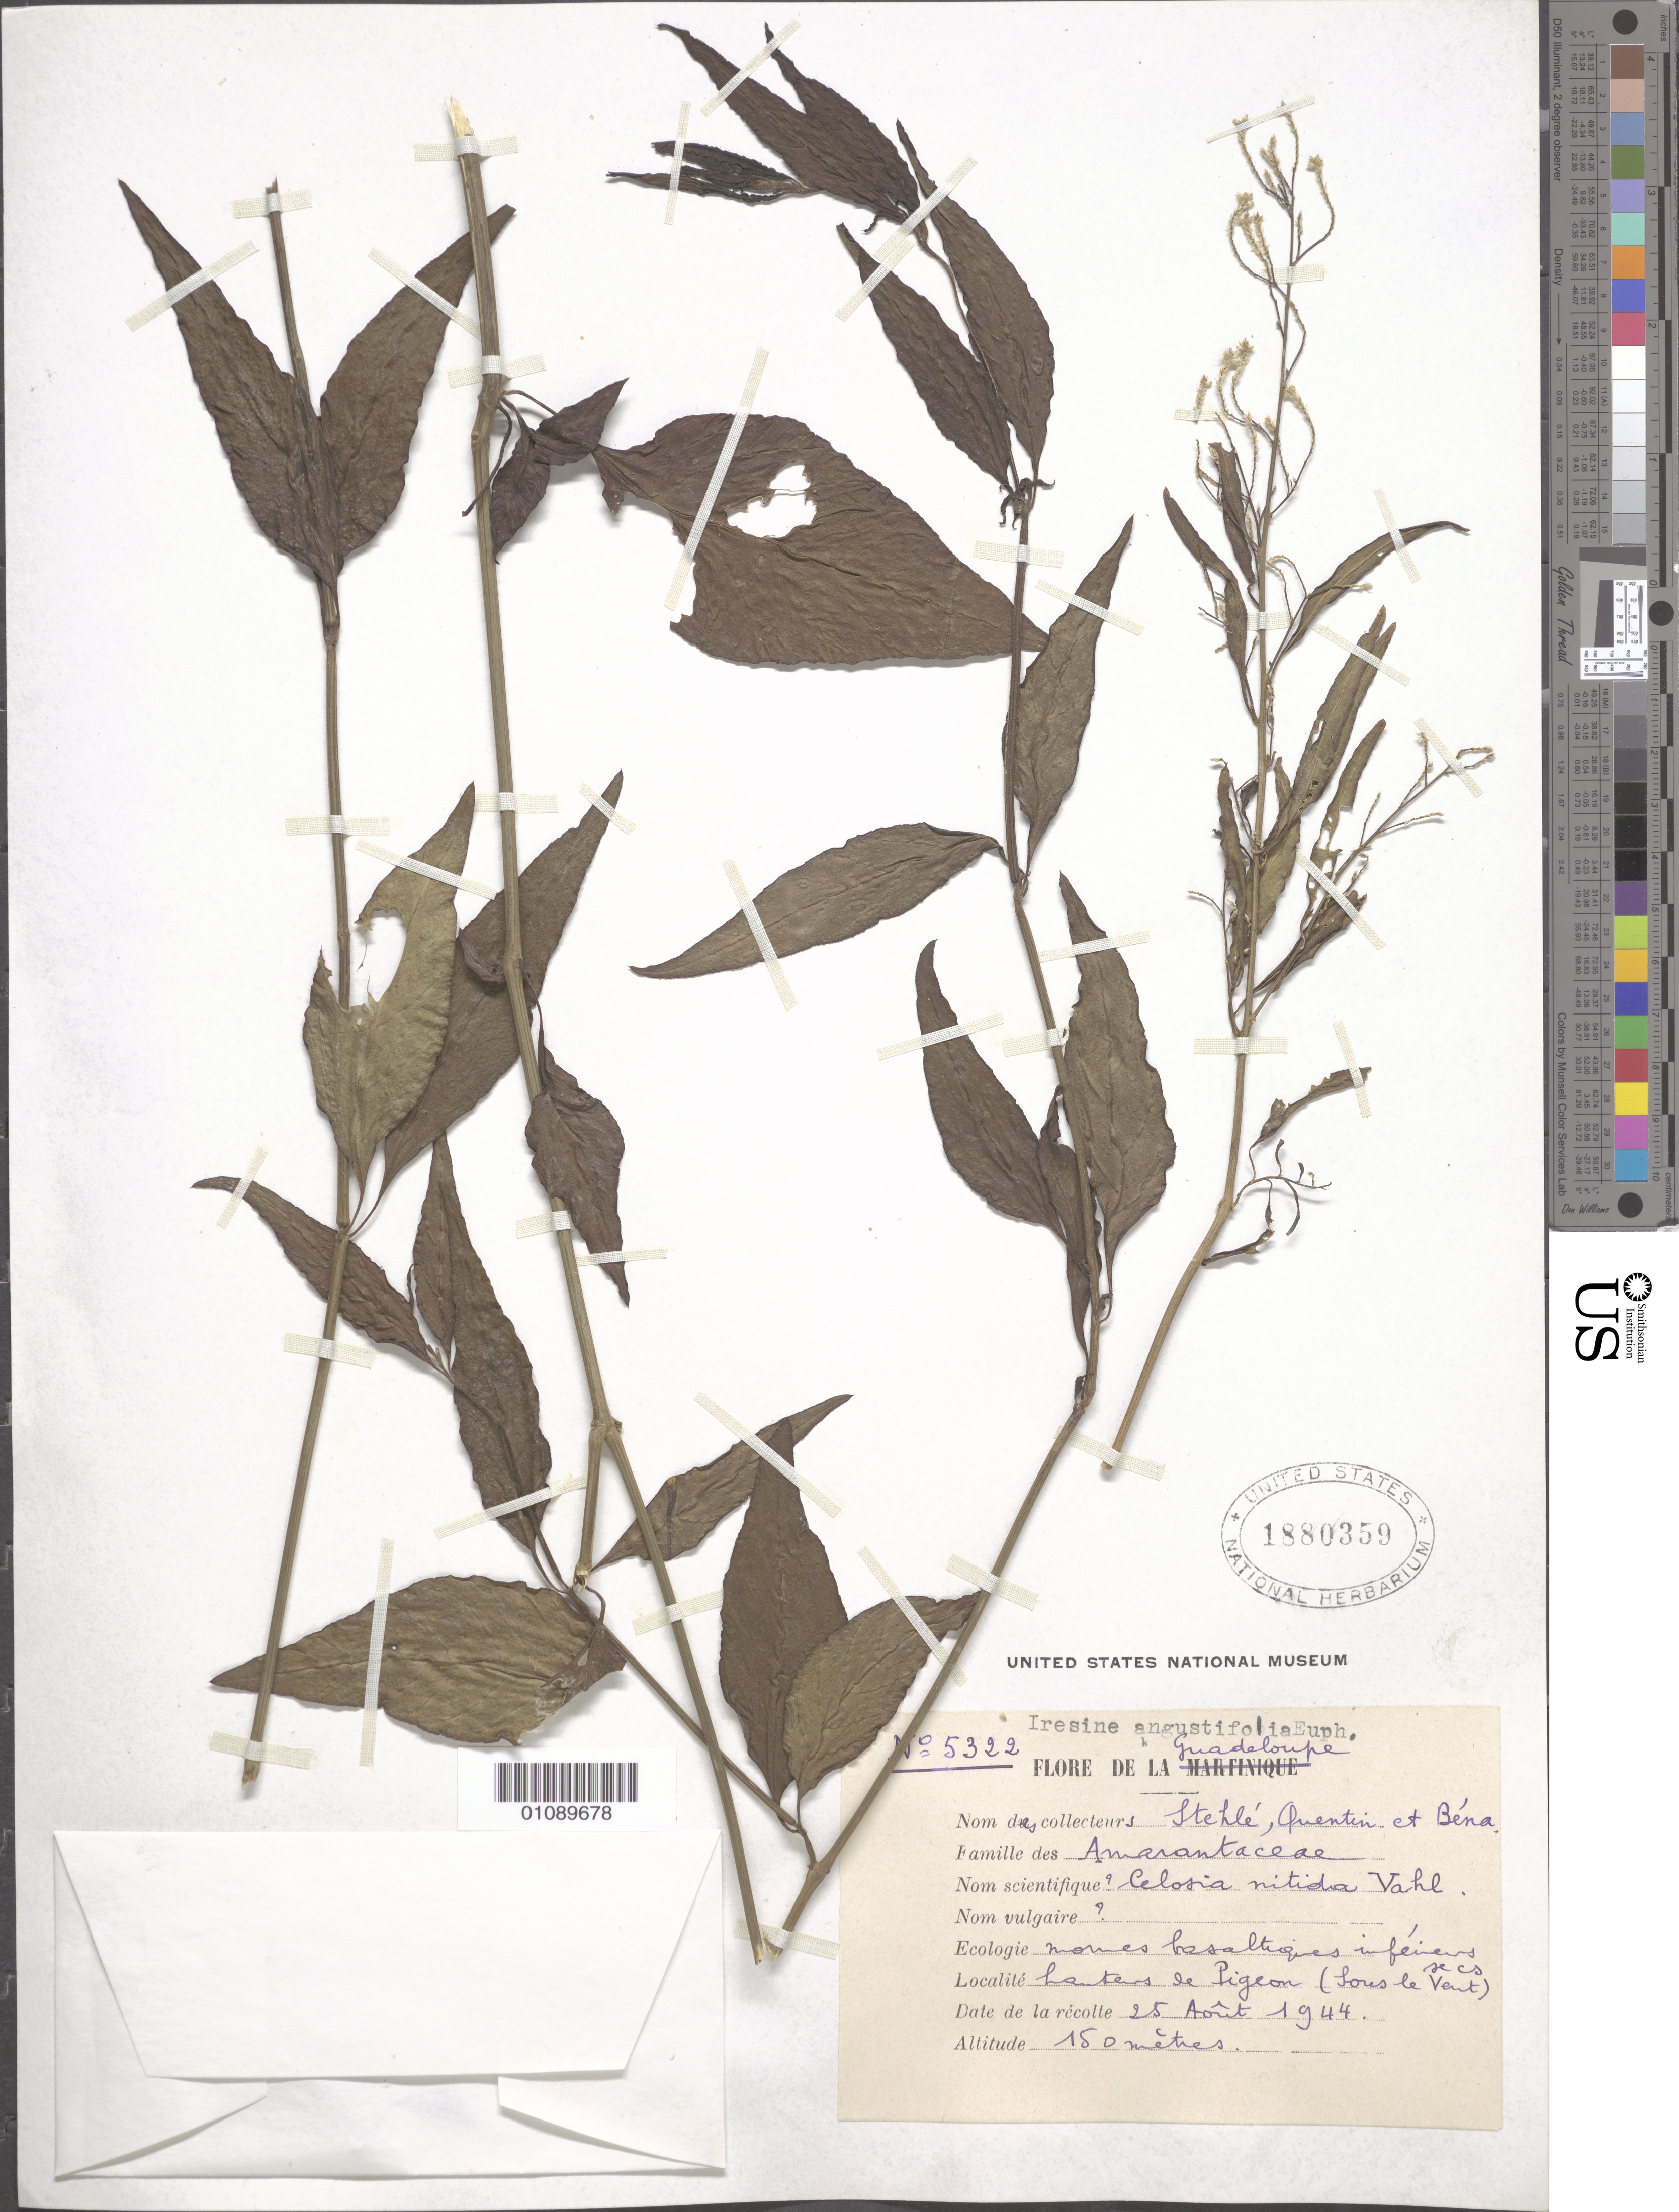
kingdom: Plantae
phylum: Tracheophyta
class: Magnoliopsida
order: Caryophyllales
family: Amaranthaceae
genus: Iresine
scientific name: Iresine angustifolia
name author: Euphrasén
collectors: H. Stehlé, R. Quentin & R. Béna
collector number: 5322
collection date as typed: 25 Aug 1944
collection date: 1944-08-25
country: Guadeloupe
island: Basse Terre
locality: Hauterus de Pigeon ( Sous le Vent)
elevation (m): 150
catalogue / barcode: US 1880359